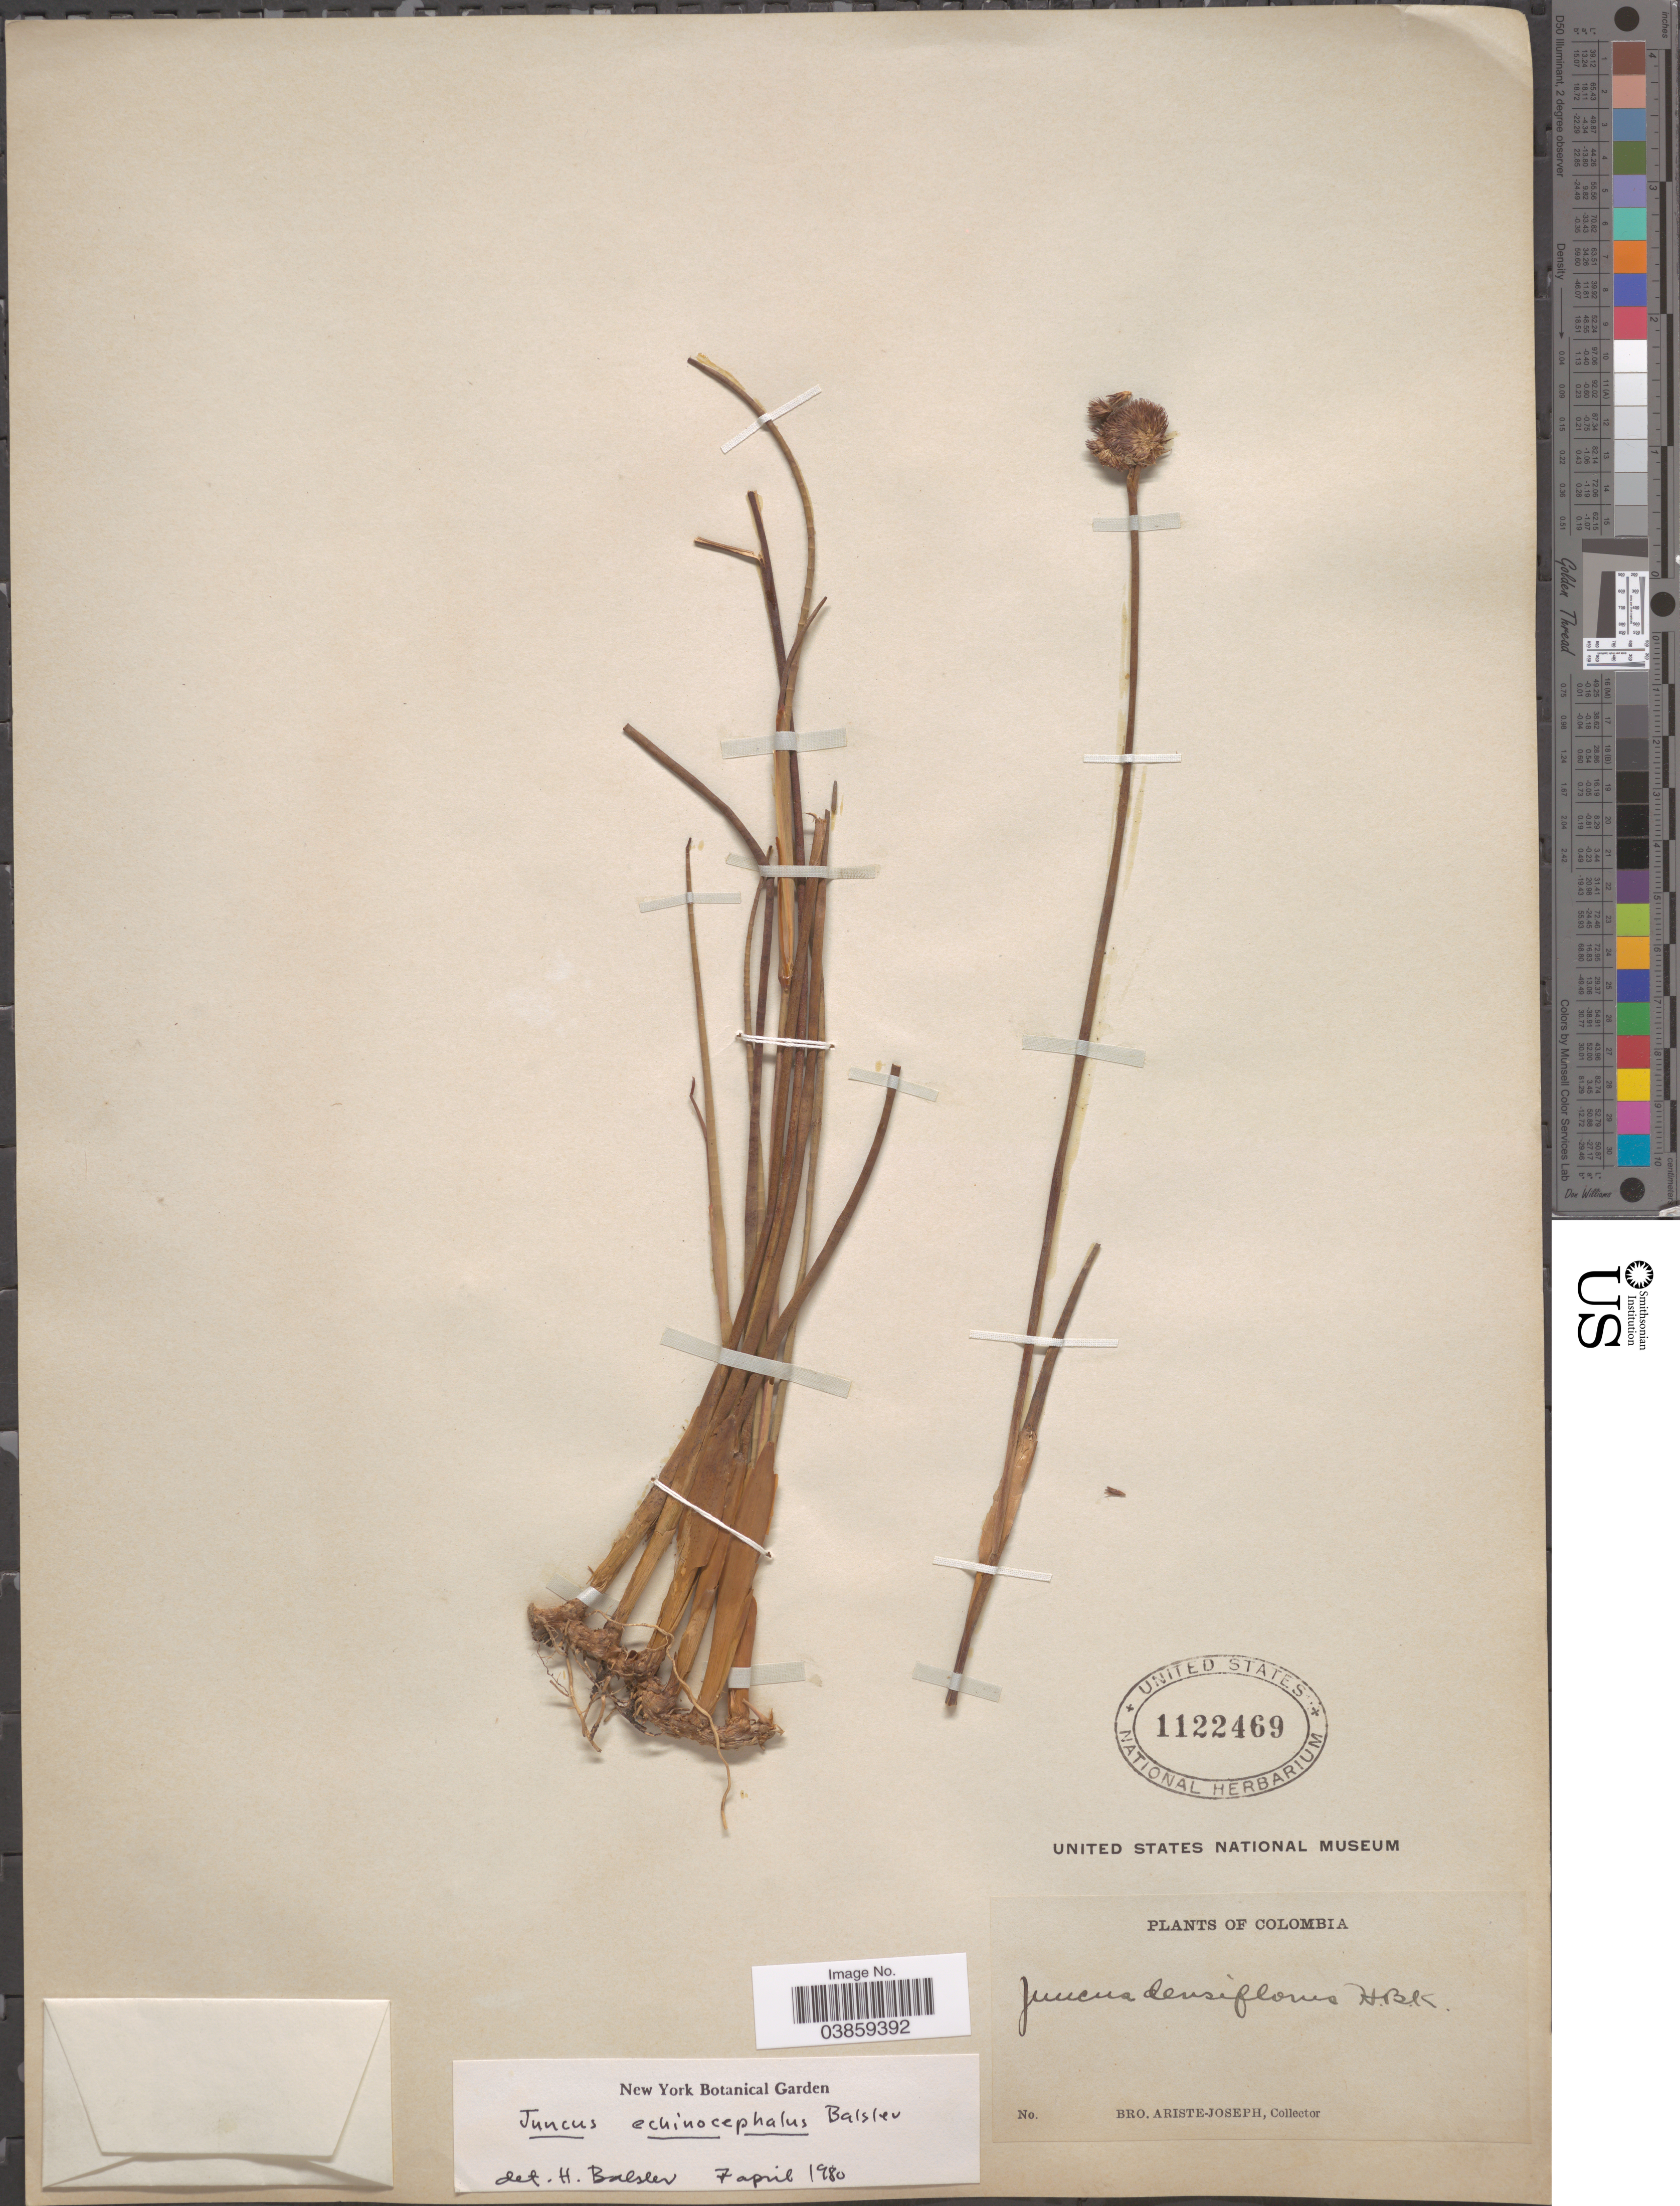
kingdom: Plantae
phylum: Tracheophyta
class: Liliopsida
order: Poales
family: Juncaceae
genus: Juncus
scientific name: Juncus echinocephalus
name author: Balslev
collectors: Bro. Ariste-Joseph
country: Colombia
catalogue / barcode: US 1122469